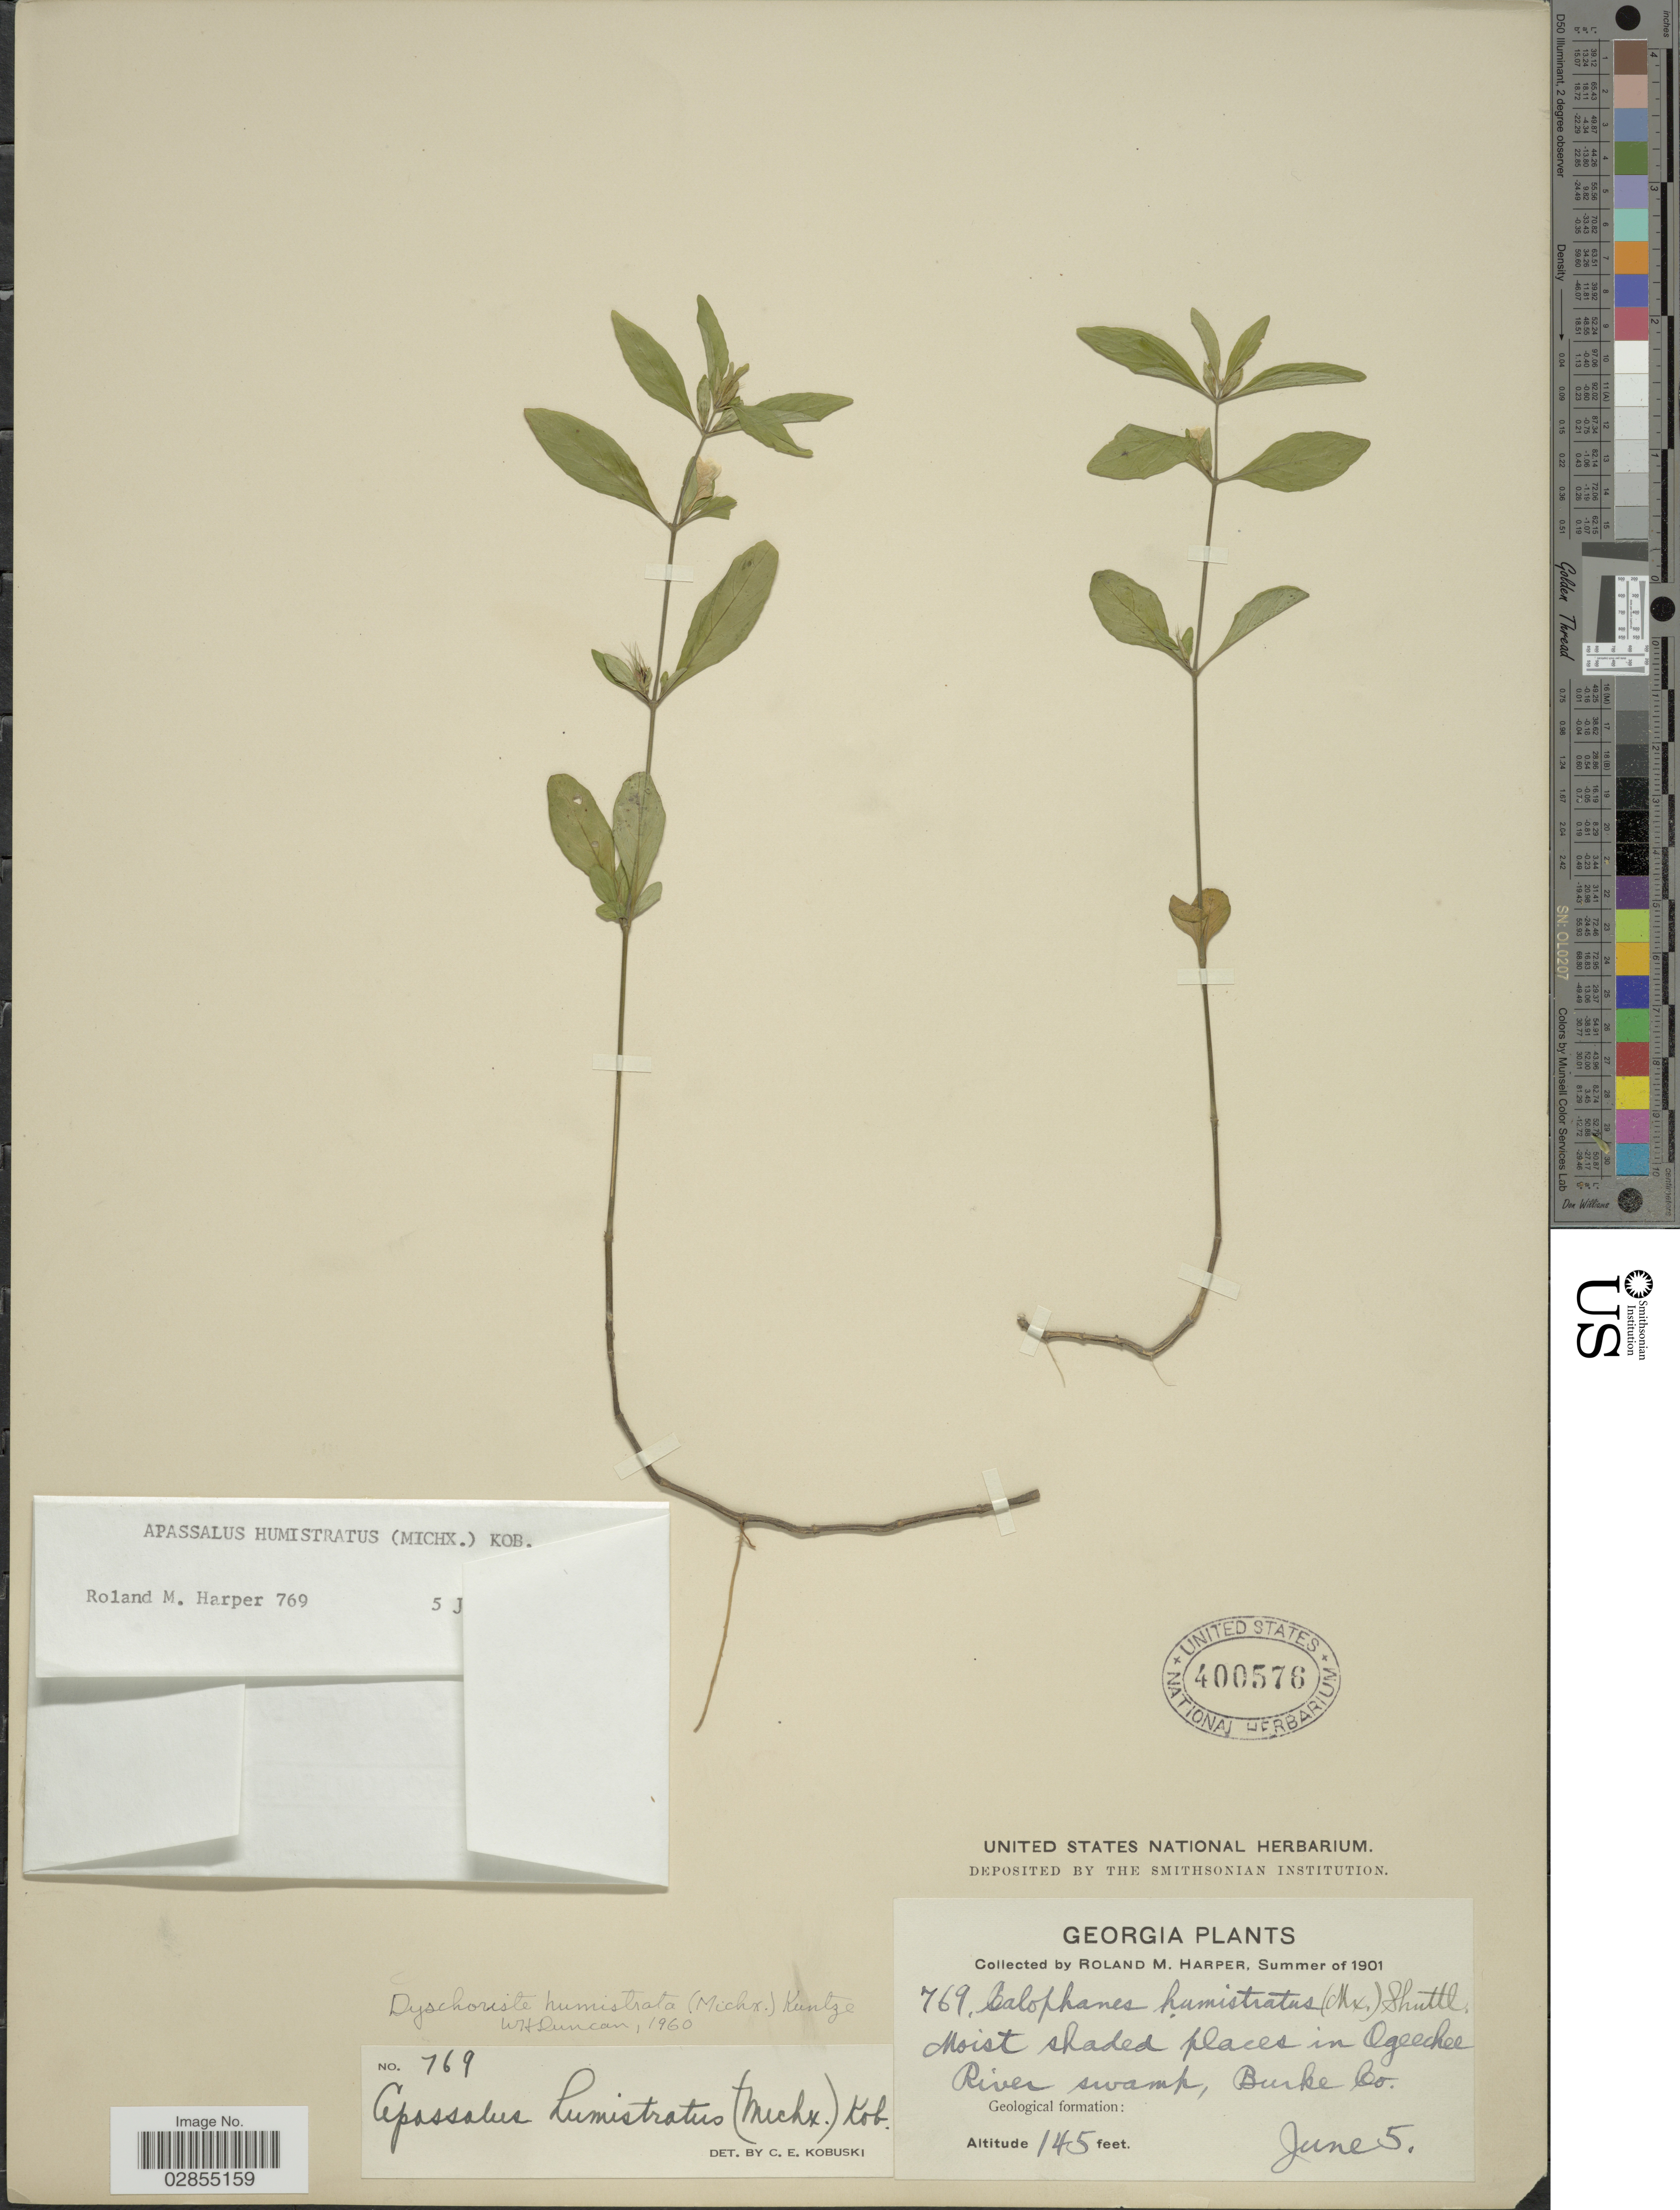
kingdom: Plantae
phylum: Tracheophyta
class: Magnoliopsida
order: Lamiales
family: Acanthaceae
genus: Dyschoriste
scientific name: Dyschoriste humistrata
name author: (Shuttlew. ex Nees) Kuntze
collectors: R. M. Harper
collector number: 769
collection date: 1901-06-05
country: United States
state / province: Georgia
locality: Moist shaded places in Ogeechee River swamp, Burke Co.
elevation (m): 145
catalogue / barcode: US 400576